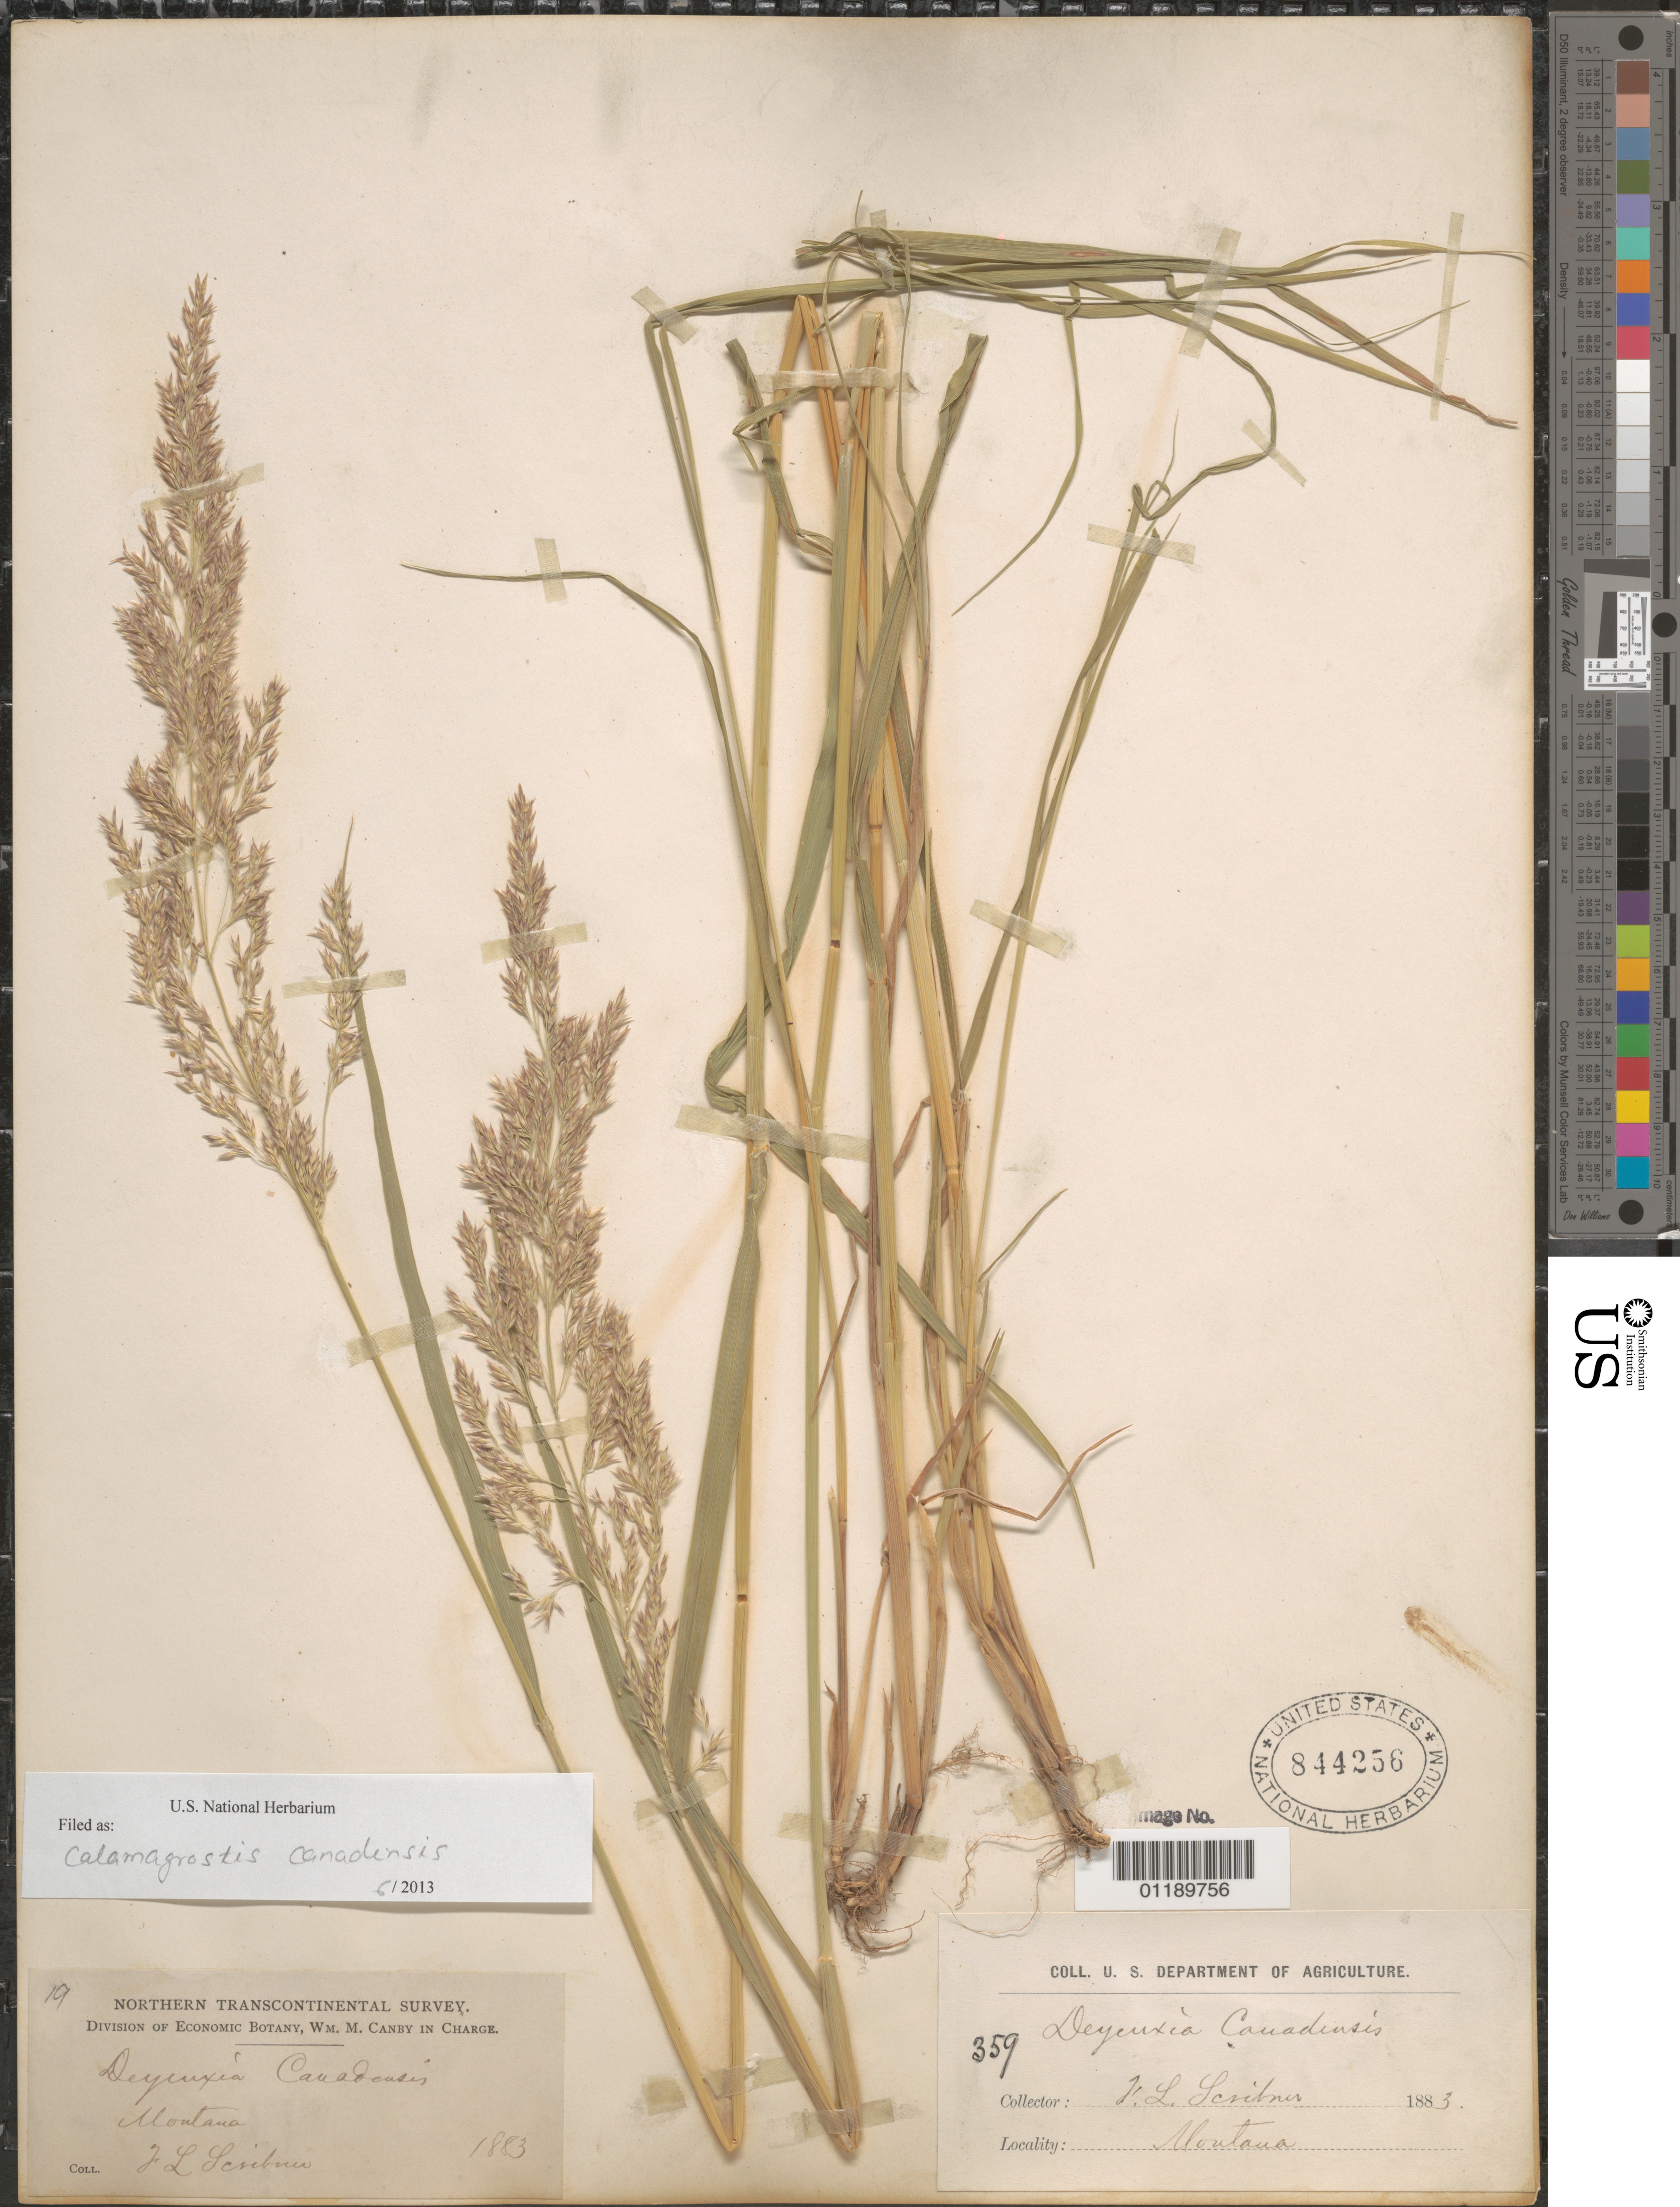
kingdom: Plantae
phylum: Tracheophyta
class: Liliopsida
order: Poales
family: Poaceae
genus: Calamagrostis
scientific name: Calamagrostis canadensis var. canadensis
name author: (Michx.) P. Beauv.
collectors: F. L. Scribner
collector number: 19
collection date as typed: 1883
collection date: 1883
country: United States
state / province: Montana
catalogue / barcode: US 844256